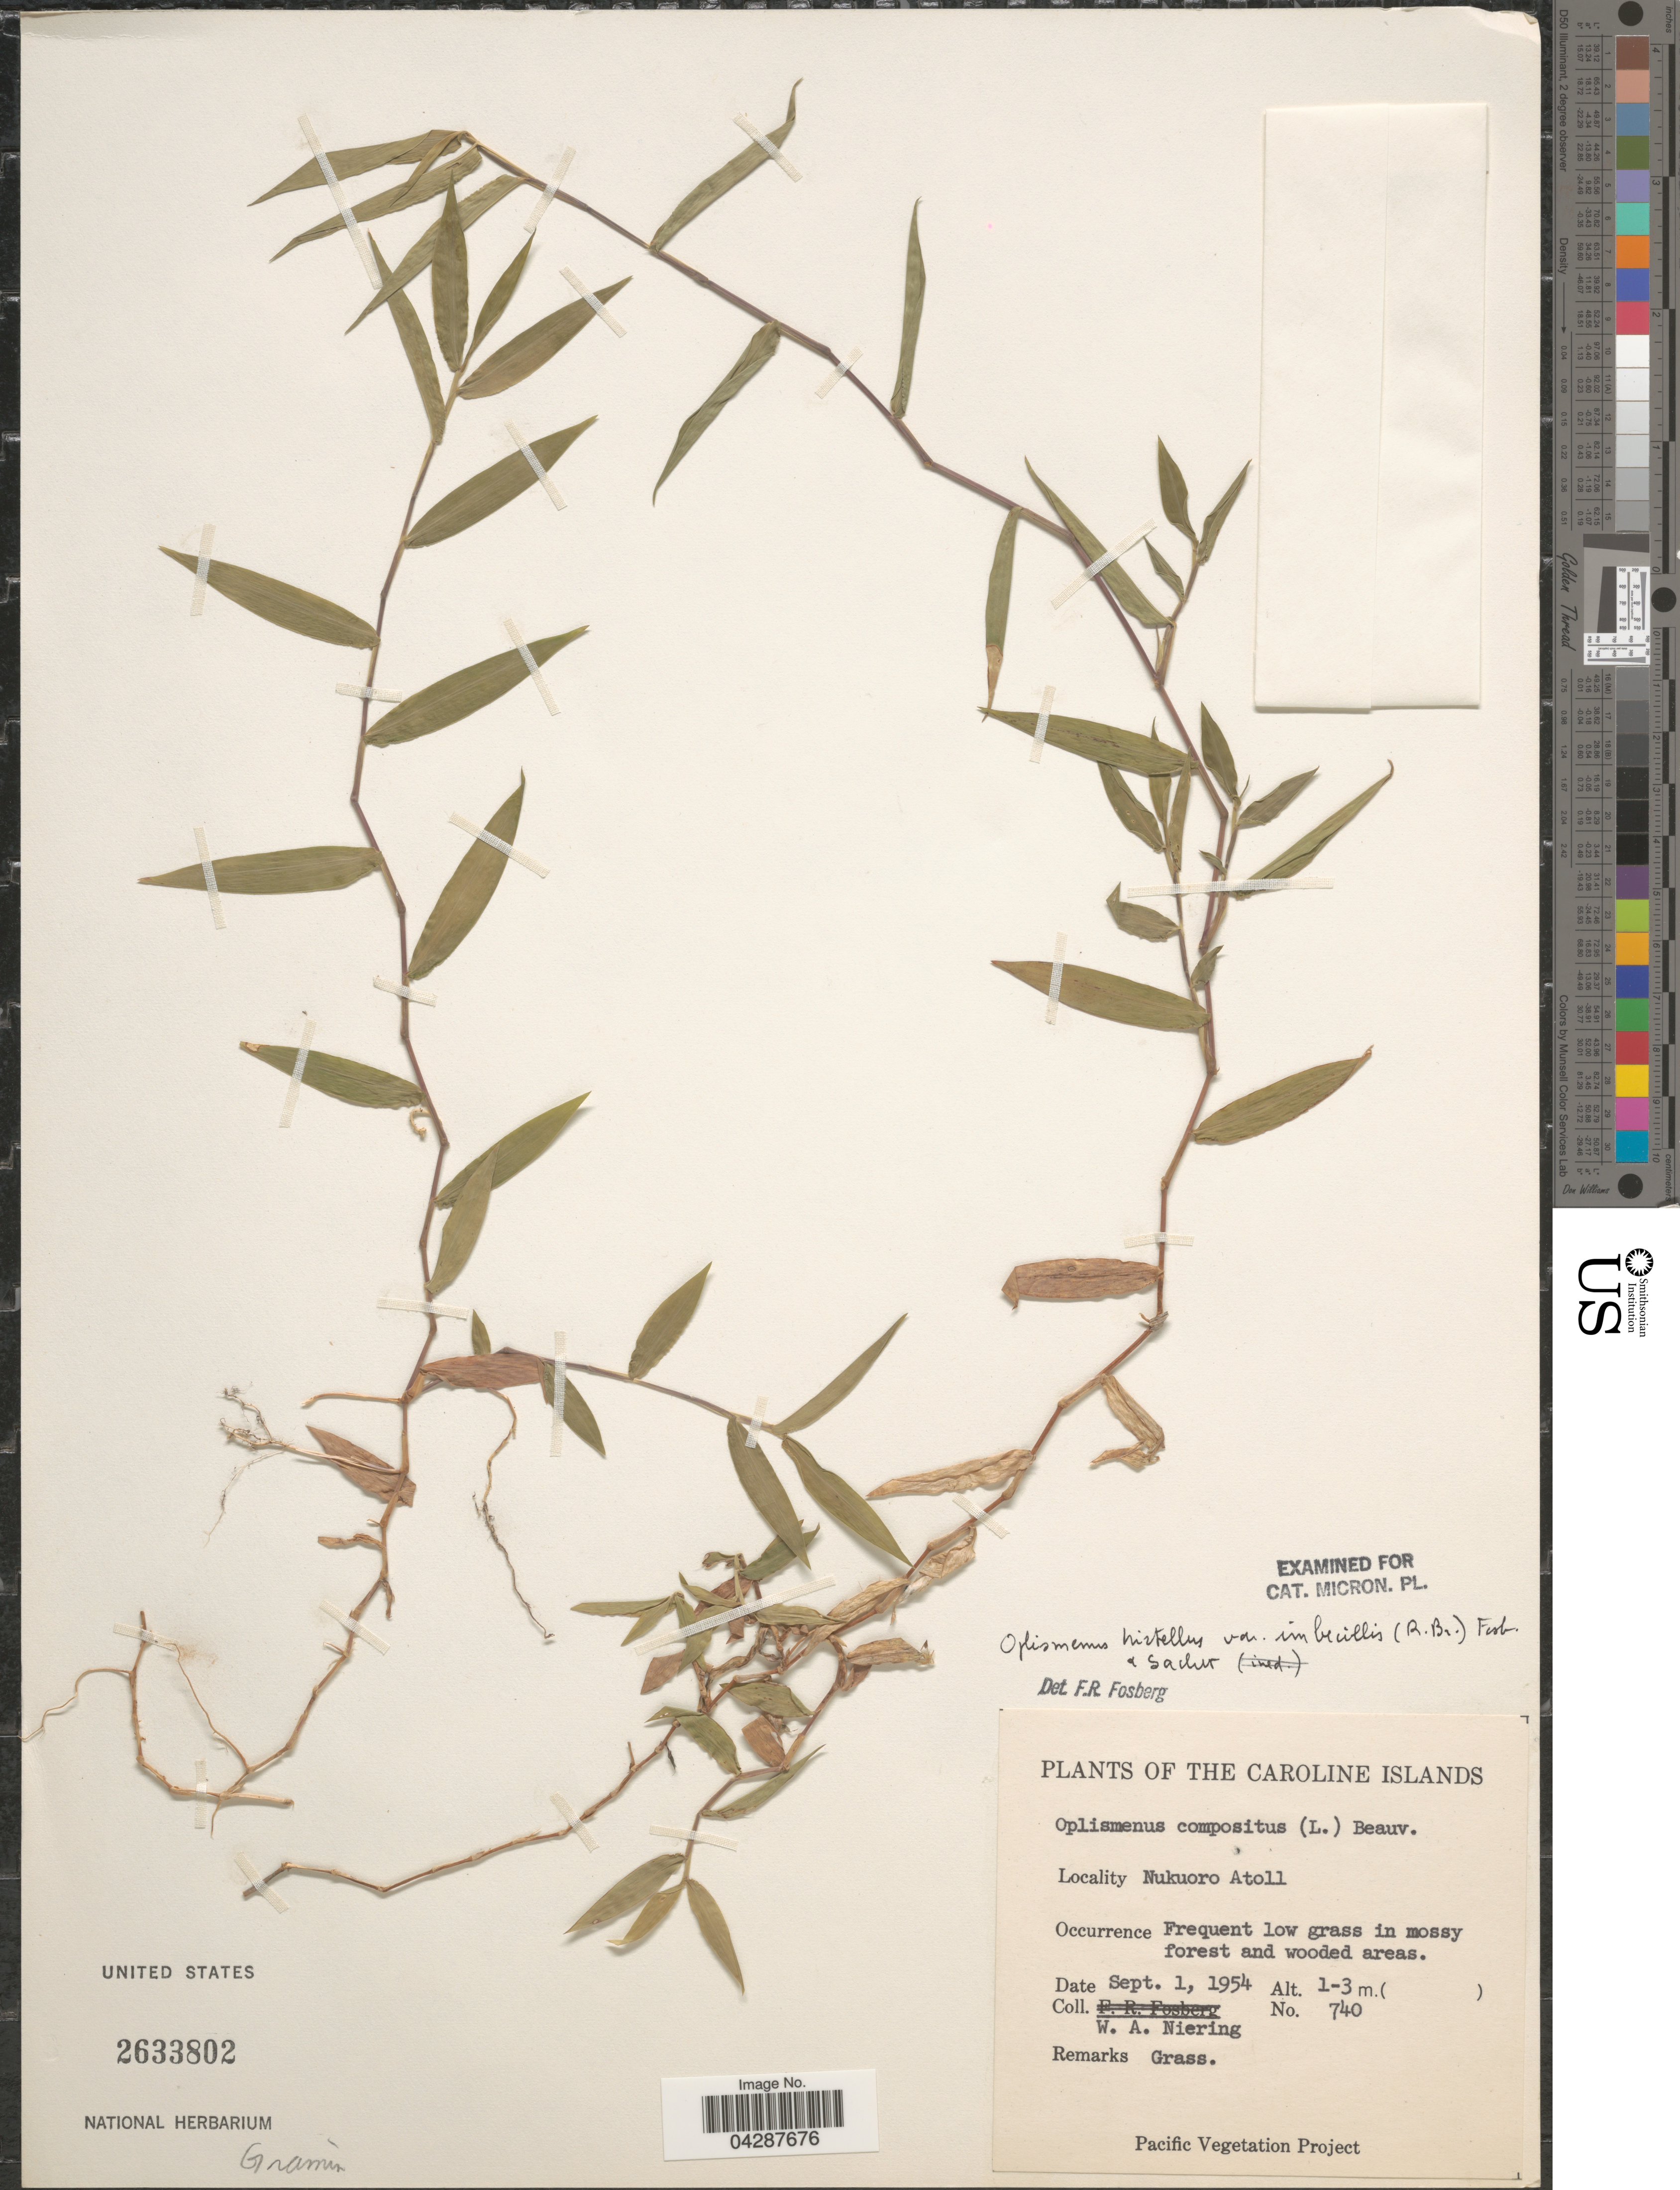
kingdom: Plantae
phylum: Tracheophyta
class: Liliopsida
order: Poales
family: Poaceae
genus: Oplismenus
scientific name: Oplismenus hirtellus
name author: (L.) P. Beauv.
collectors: W. Niering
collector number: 740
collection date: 1954-09-01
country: Micronesia, Federated States of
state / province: Pohnpei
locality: The Caroline Islands. Nukuoro Atoll.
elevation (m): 1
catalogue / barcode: US 2633802